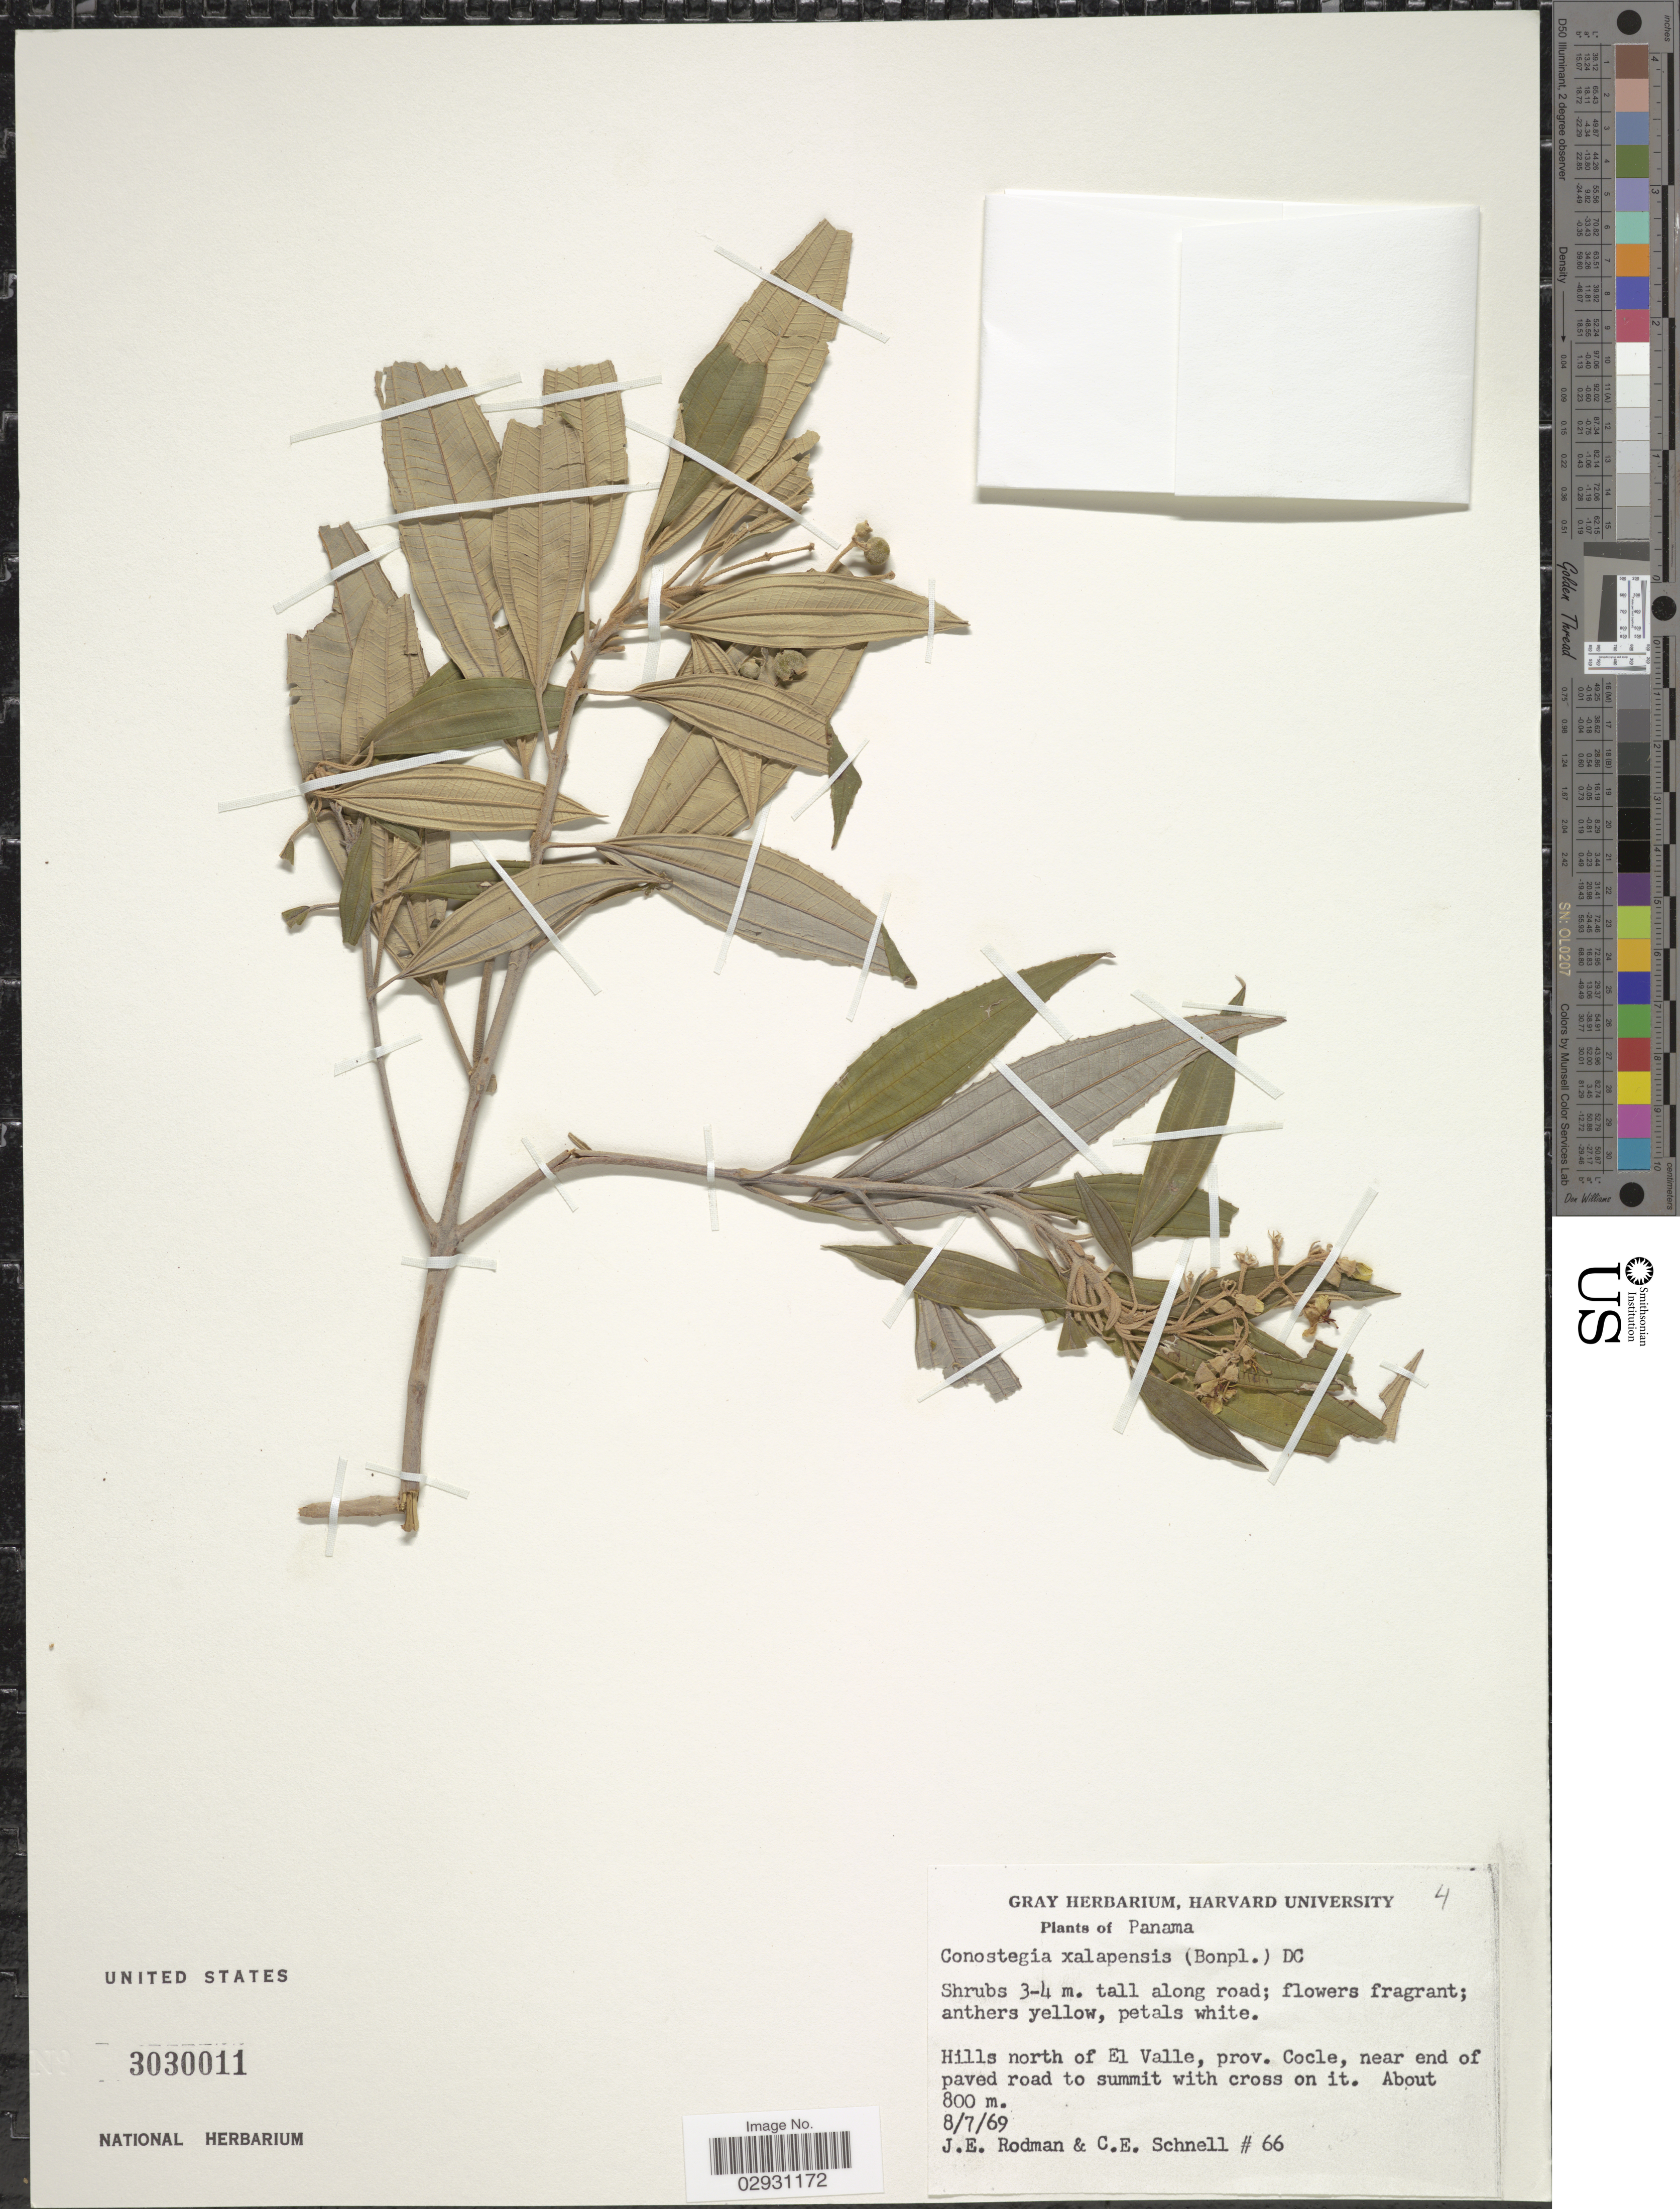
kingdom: Plantae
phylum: Tracheophyta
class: Magnoliopsida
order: Myrtales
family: Melastomataceae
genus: Conostegia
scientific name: Conostegia quadrangularis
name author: Schltdl. ex Steud.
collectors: J. Rodman & C. Schnell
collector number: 66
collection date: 1969-07-08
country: Panama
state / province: Coclé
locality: Hills north of El Valle, near end of paved road to summit with cross on it.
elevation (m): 800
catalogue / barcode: US 3030011